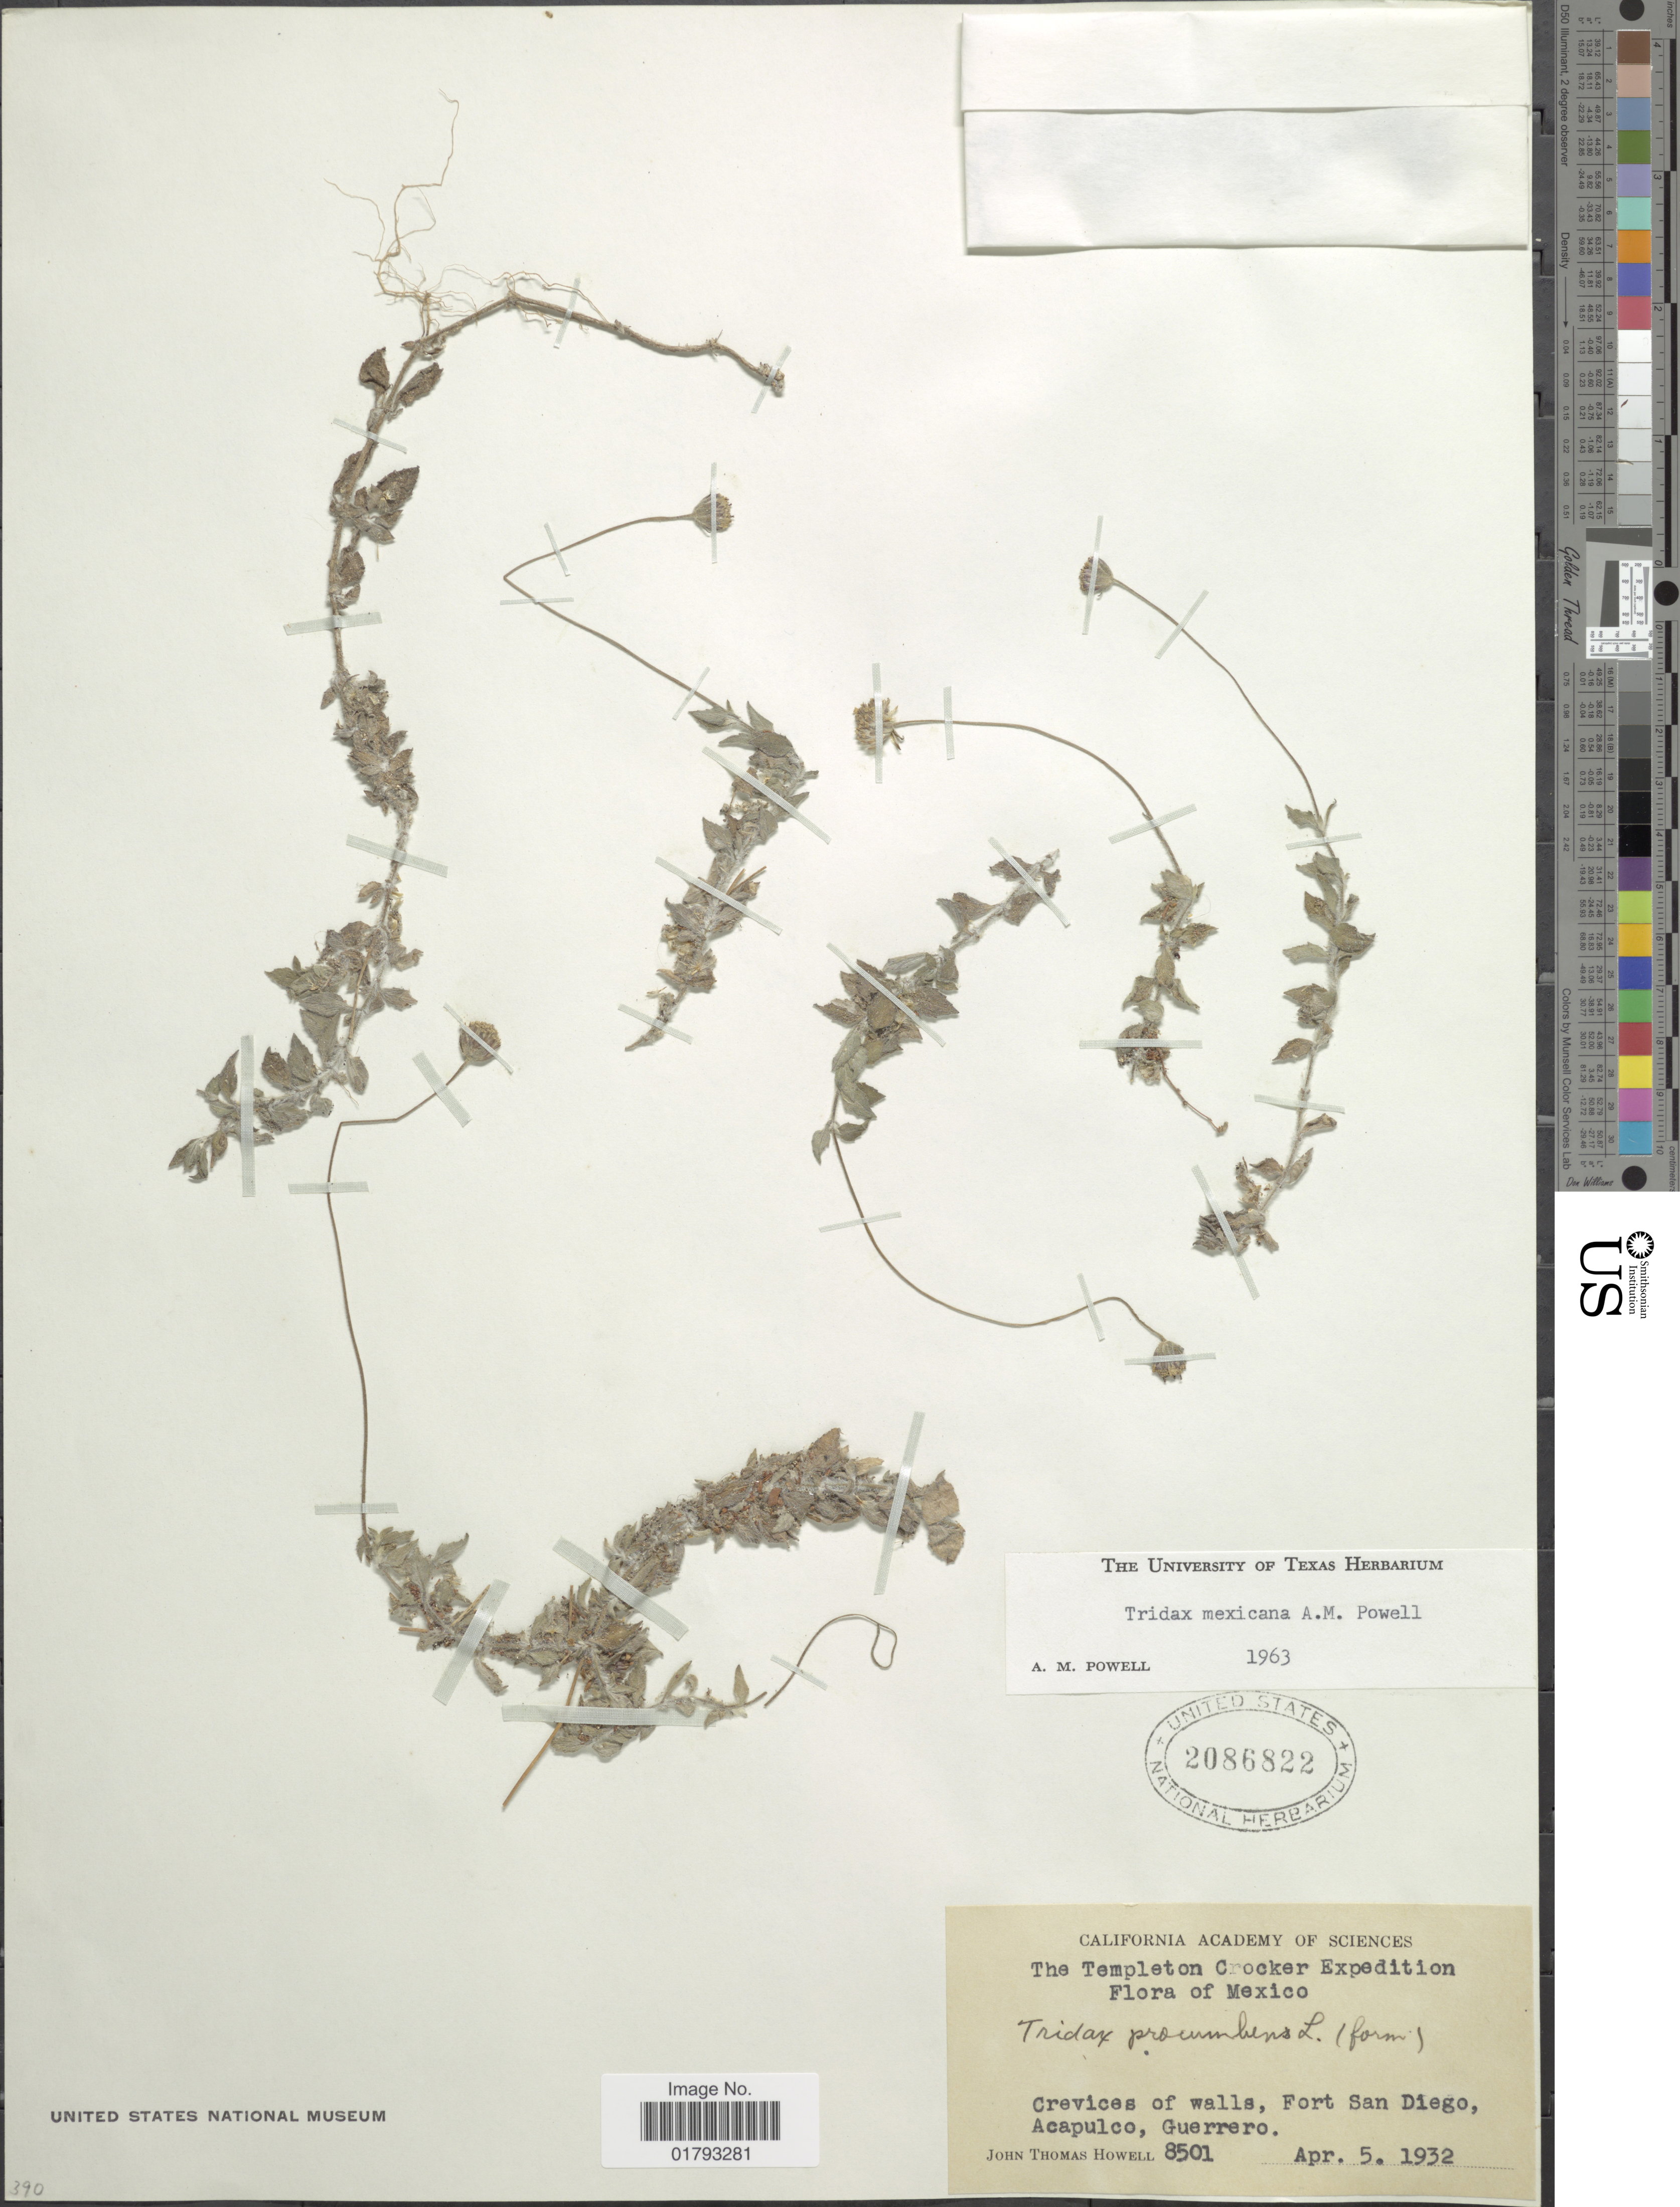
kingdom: Plantae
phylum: Tracheophyta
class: Magnoliopsida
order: Asterales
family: Asteraceae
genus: Tridax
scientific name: Tridax mexicana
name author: A.M. Powell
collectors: J. T. Howell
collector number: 8501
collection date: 1932-04-05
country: Mexico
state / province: Guerrero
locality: Crevices of walls, Fort San Siego, Acapulco, Guerrero.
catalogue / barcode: US 2086822